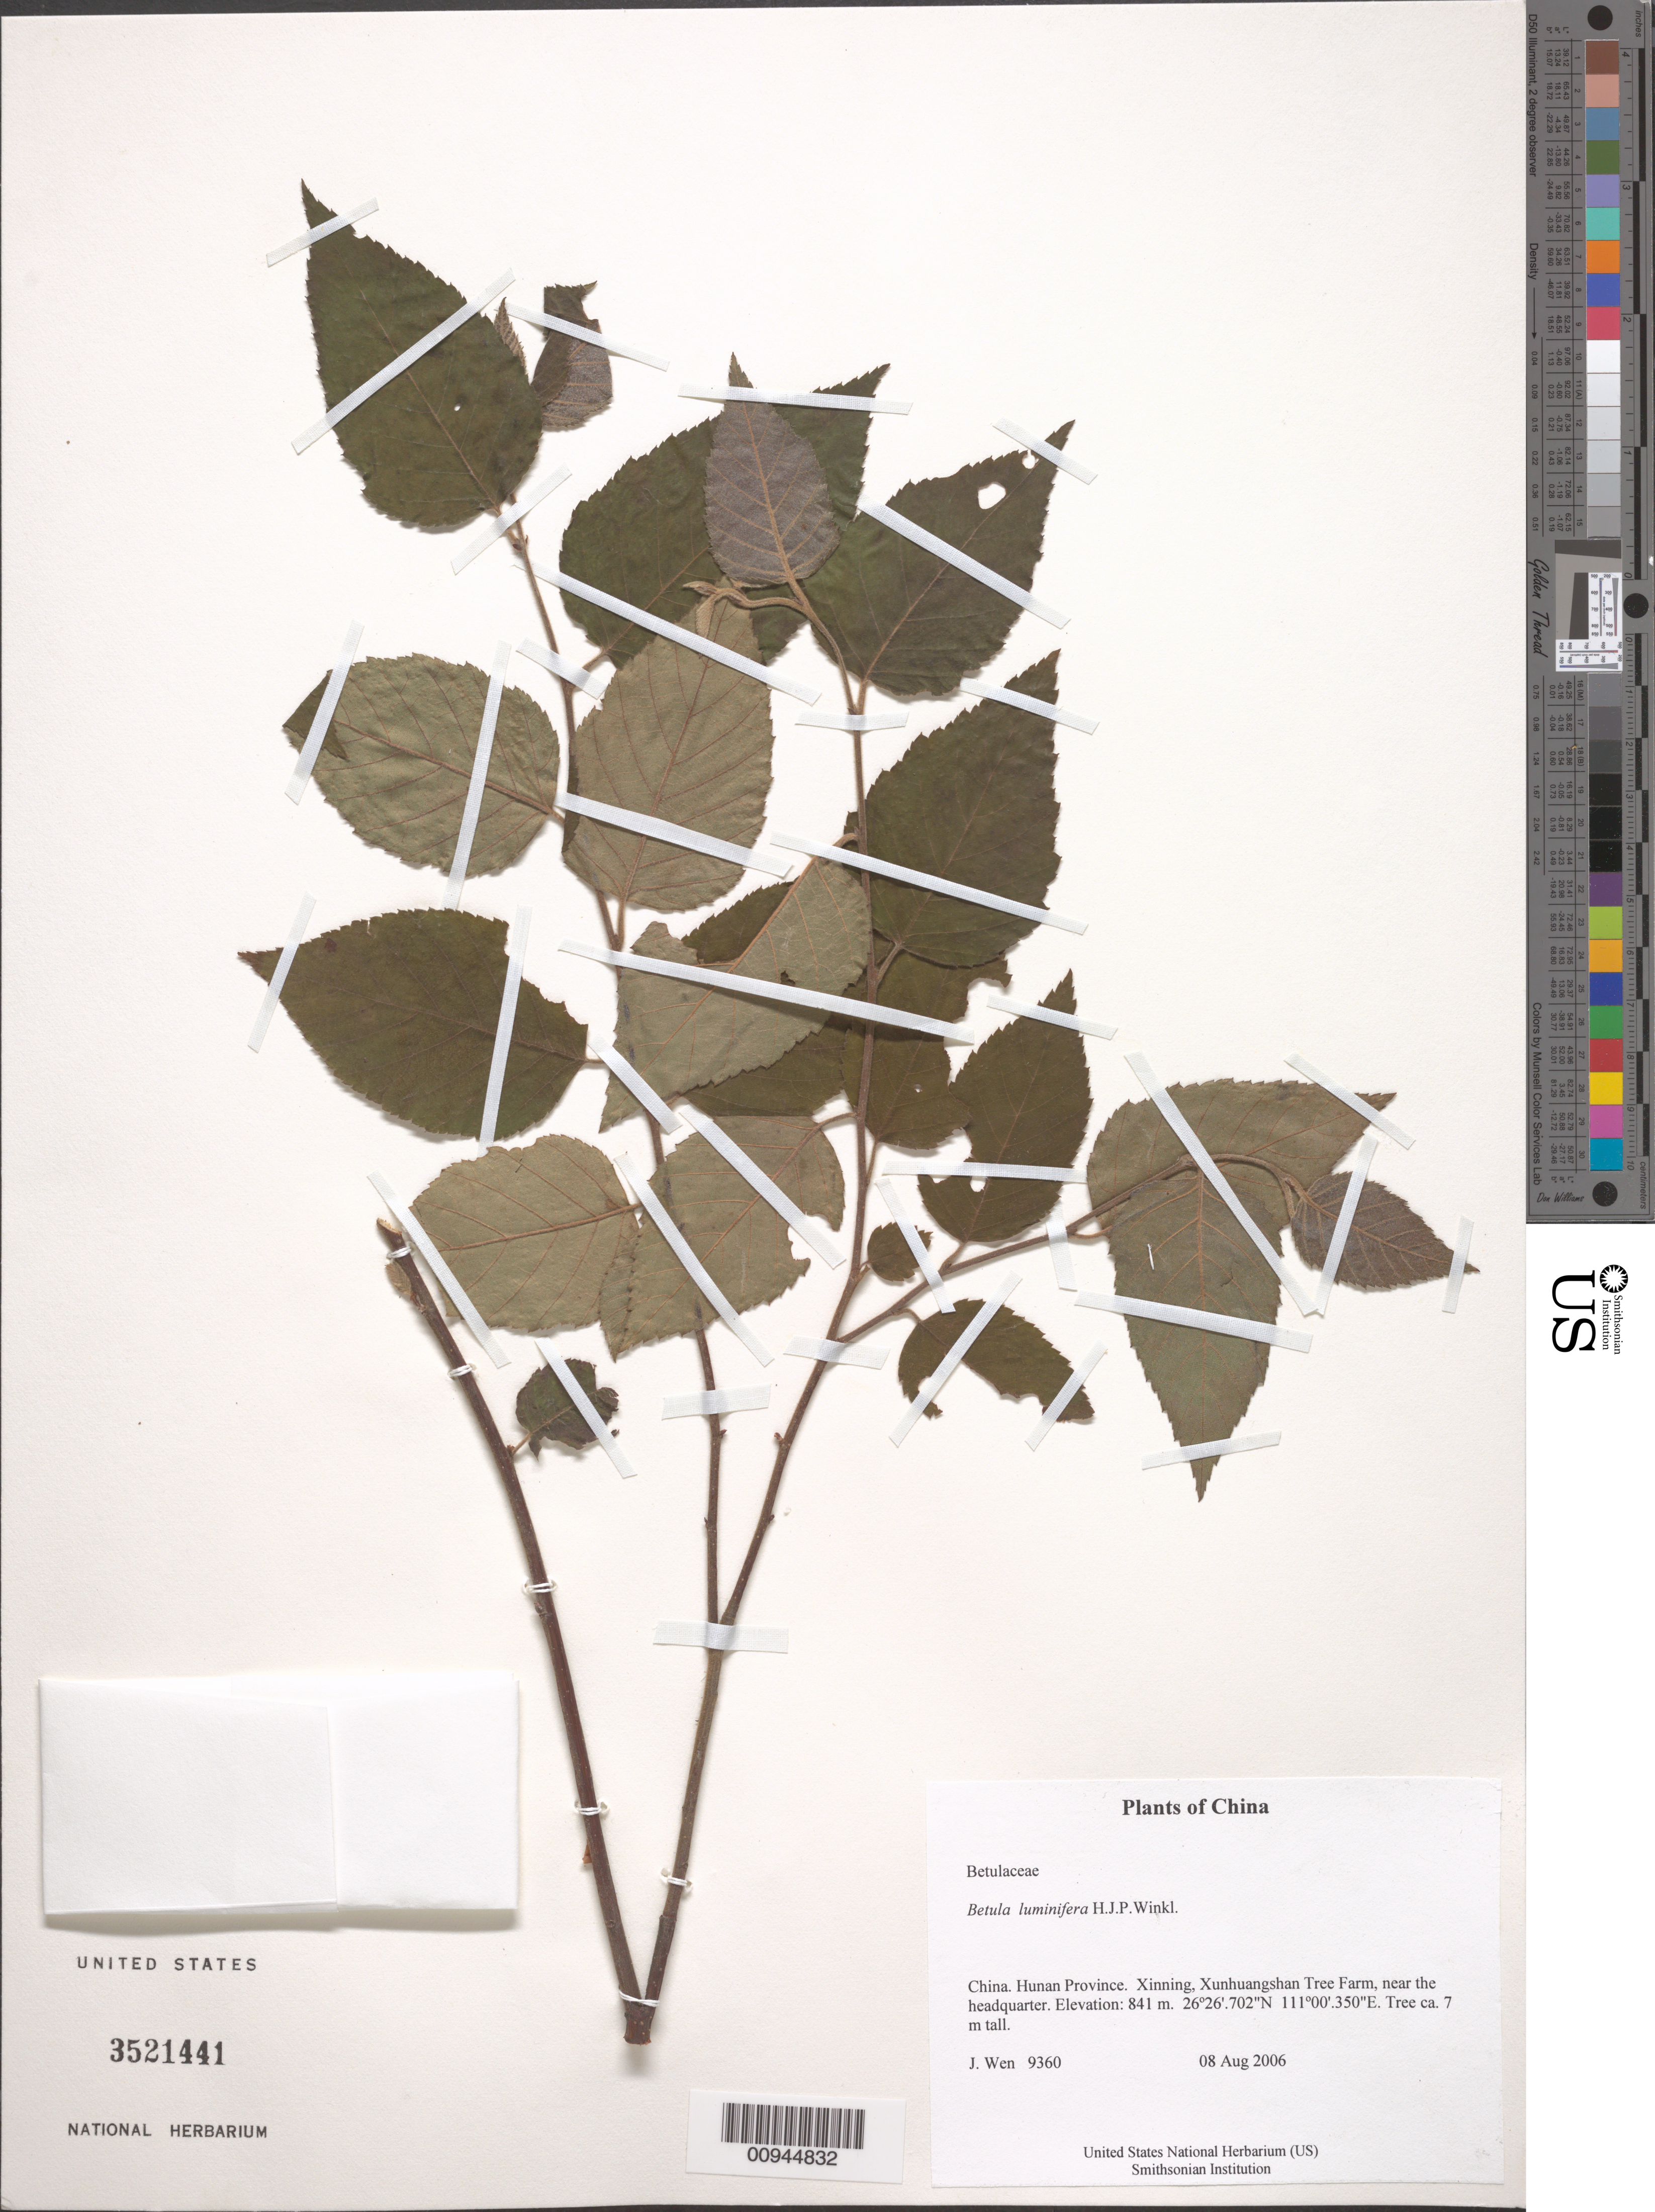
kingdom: Plantae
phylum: Tracheophyta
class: Magnoliopsida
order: Fagales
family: Betulaceae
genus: Betula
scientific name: Betula luminifera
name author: H.J.P. Winkl.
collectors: J. Wen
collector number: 9360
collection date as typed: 08 Aug 2006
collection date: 2006-08-08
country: China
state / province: Hunan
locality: Xinning, Xunhuangshan Tree Farm, near the headquarter.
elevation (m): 841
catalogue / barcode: US 3521441